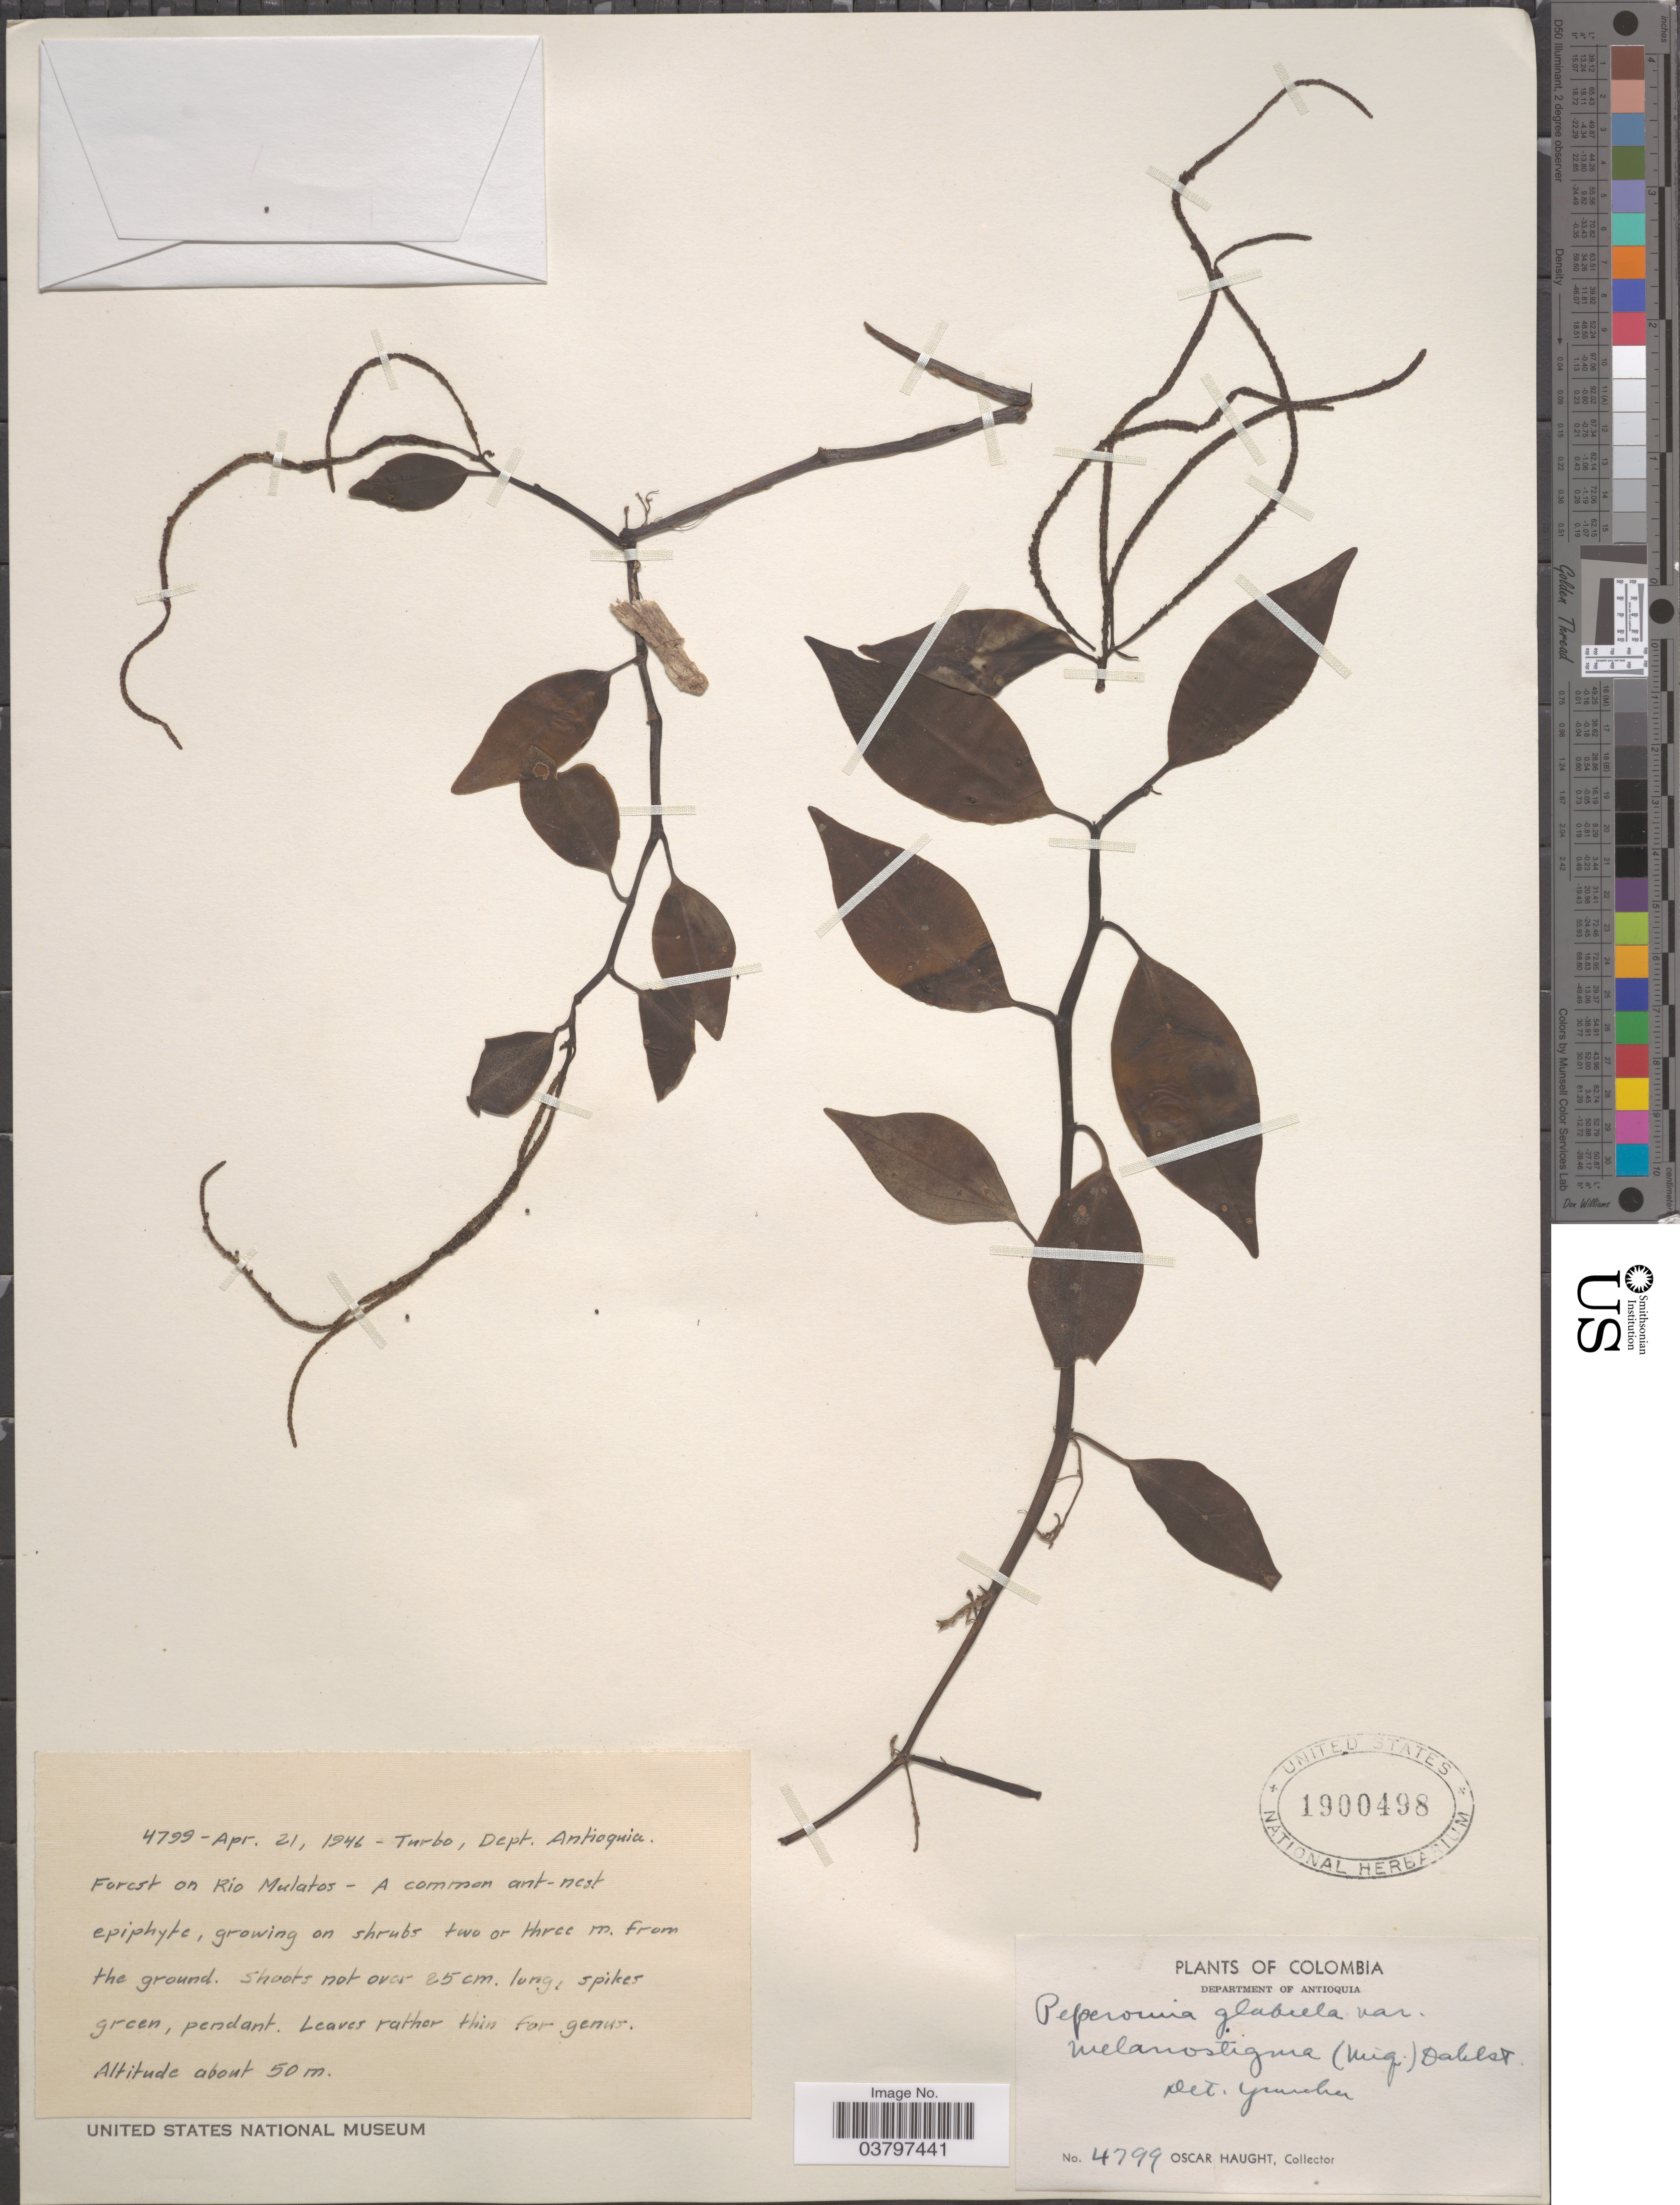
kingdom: Plantae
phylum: Tracheophyta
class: Magnoliopsida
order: Piperales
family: Piperaceae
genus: Peperomia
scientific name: Peperomia glabella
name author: (Sw.) A. Dietr.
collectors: O. Haught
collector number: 4799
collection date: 1946-04-21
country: Colombia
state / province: Antioquia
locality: Turbo, Department of Antioquia. Forest on Rio Mulatos.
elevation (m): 50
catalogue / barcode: US 1900498